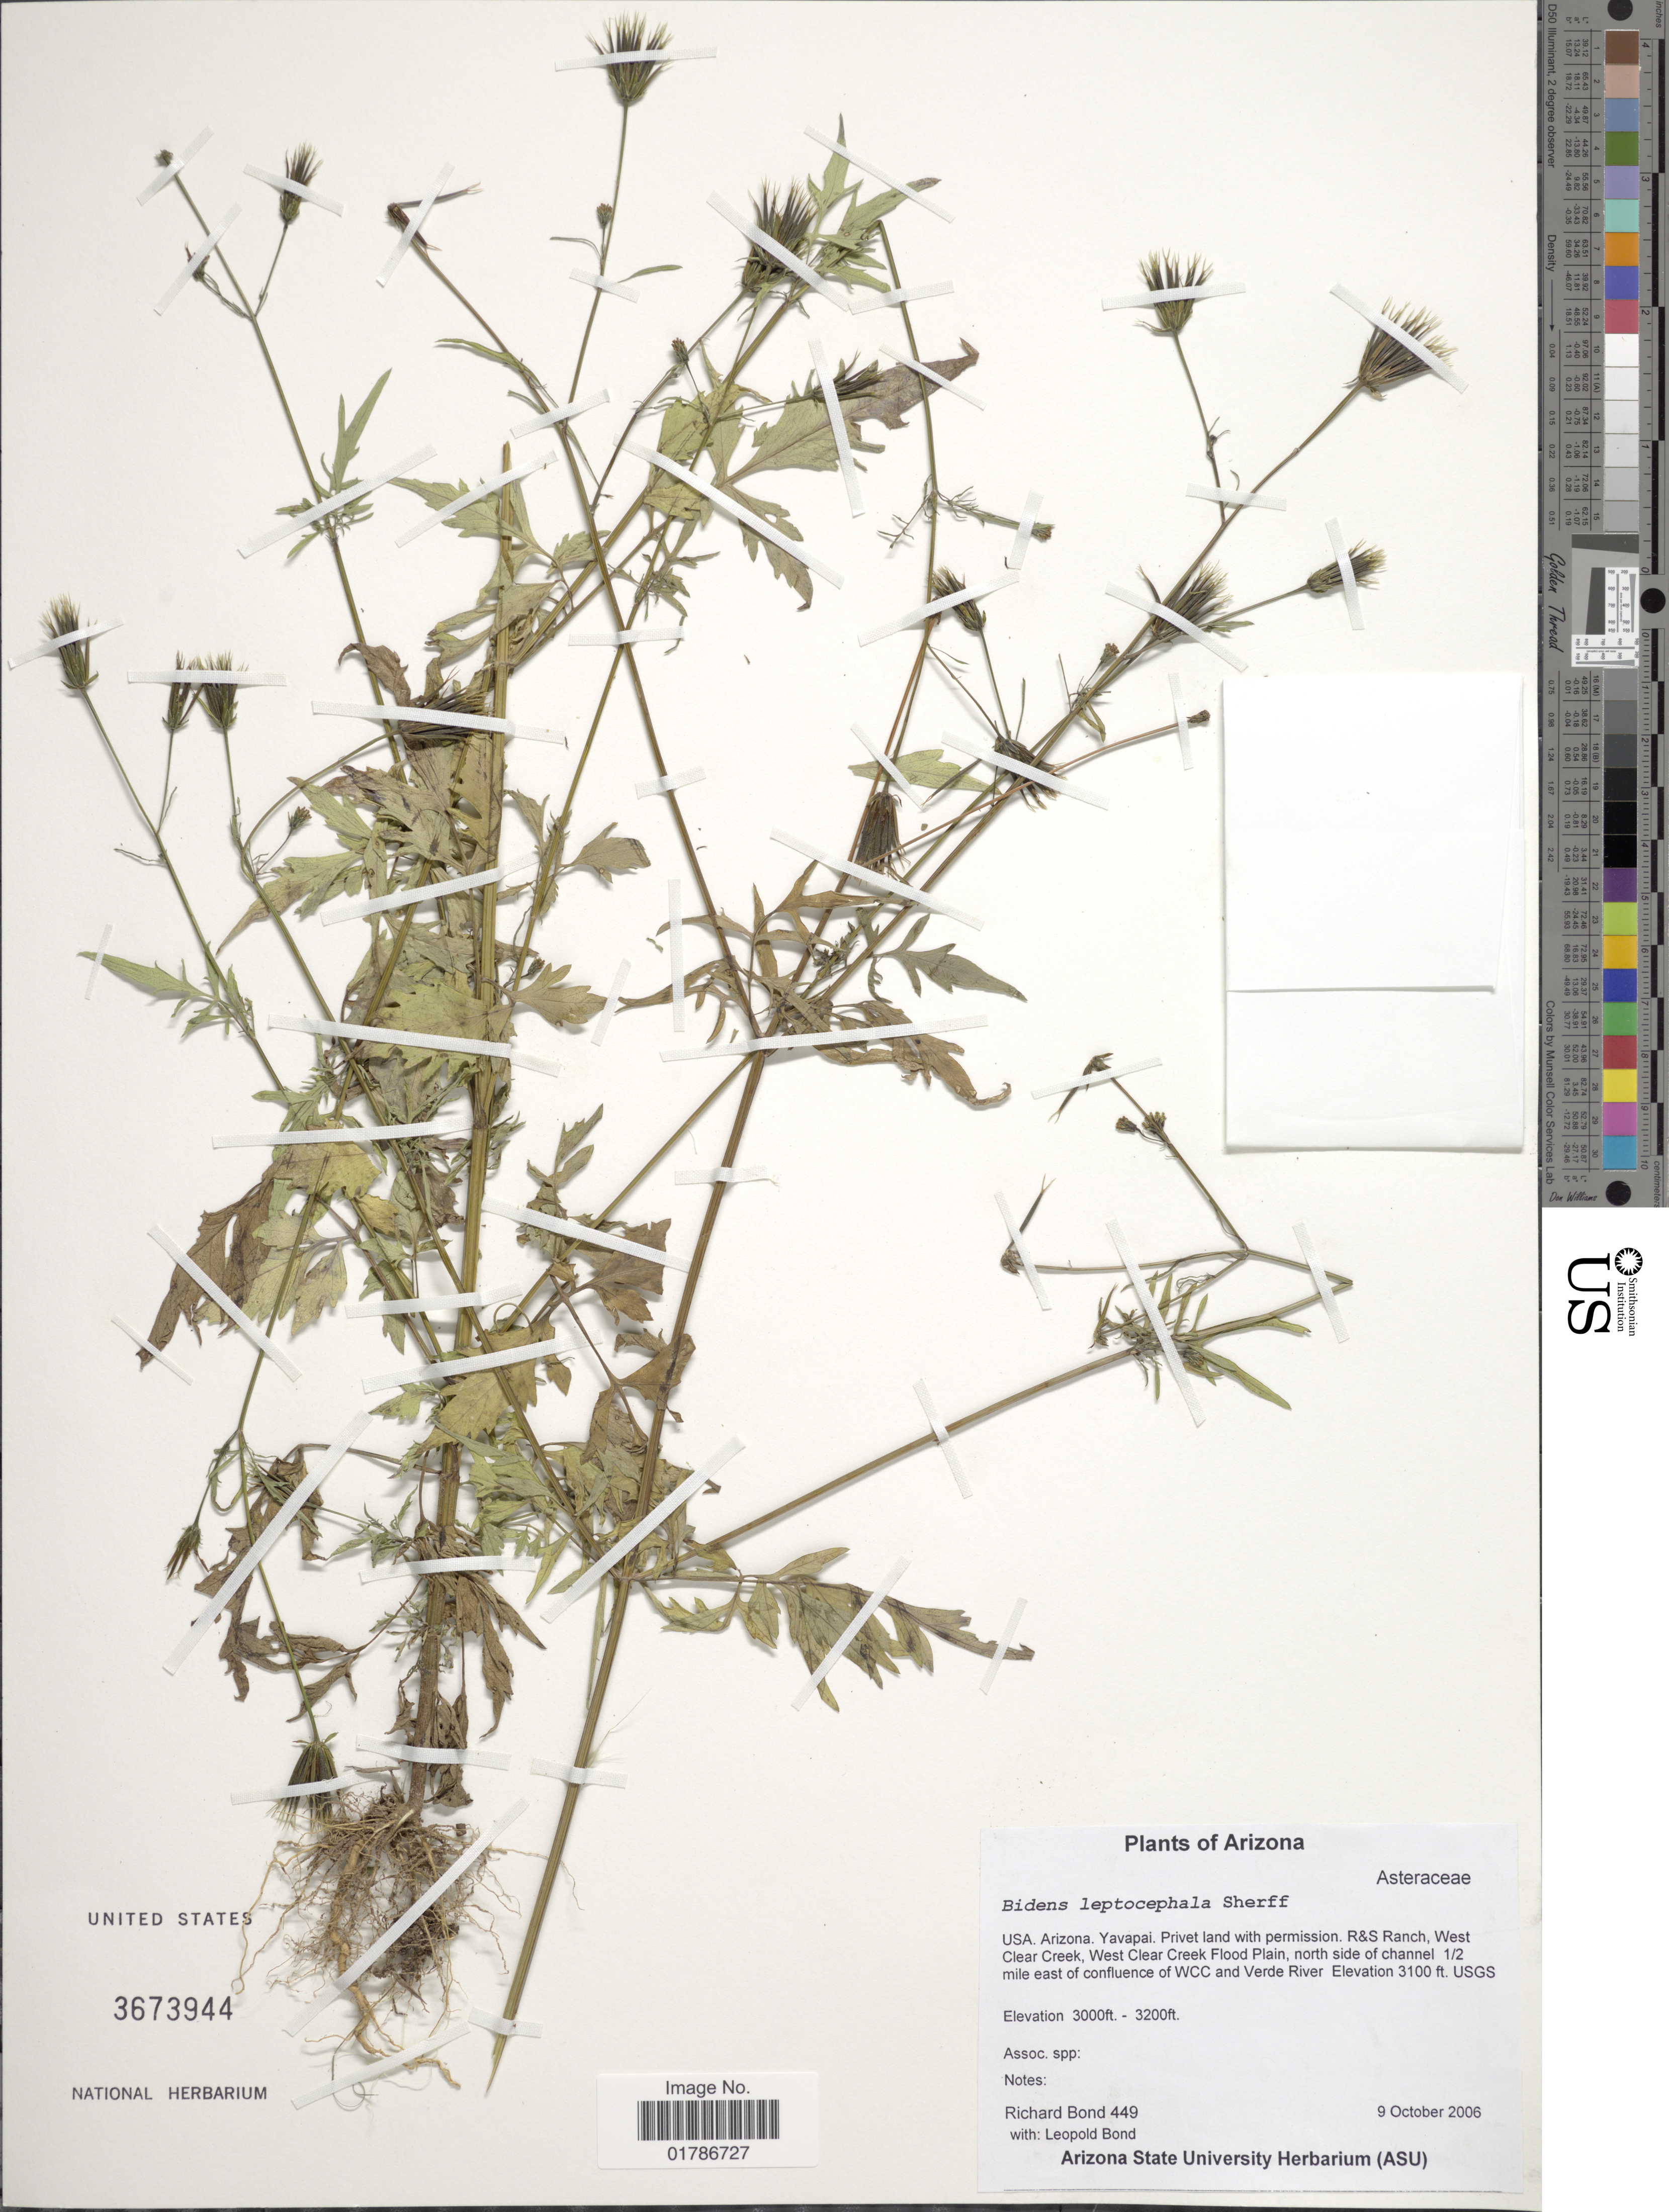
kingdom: Plantae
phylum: Tracheophyta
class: Magnoliopsida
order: Asterales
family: Asteraceae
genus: Bidens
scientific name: Bidens leptocephala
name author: Sherff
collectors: R. Bond & L. Bond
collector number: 449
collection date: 2006-10-09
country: United States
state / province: Arizona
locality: Yavapai, R&S Ranch, West Clear Creek, West Clear Creek Food Plain, north side of channel 1/2 mile east of confluence of WCC and Verde River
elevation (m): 945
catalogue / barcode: US 3673944